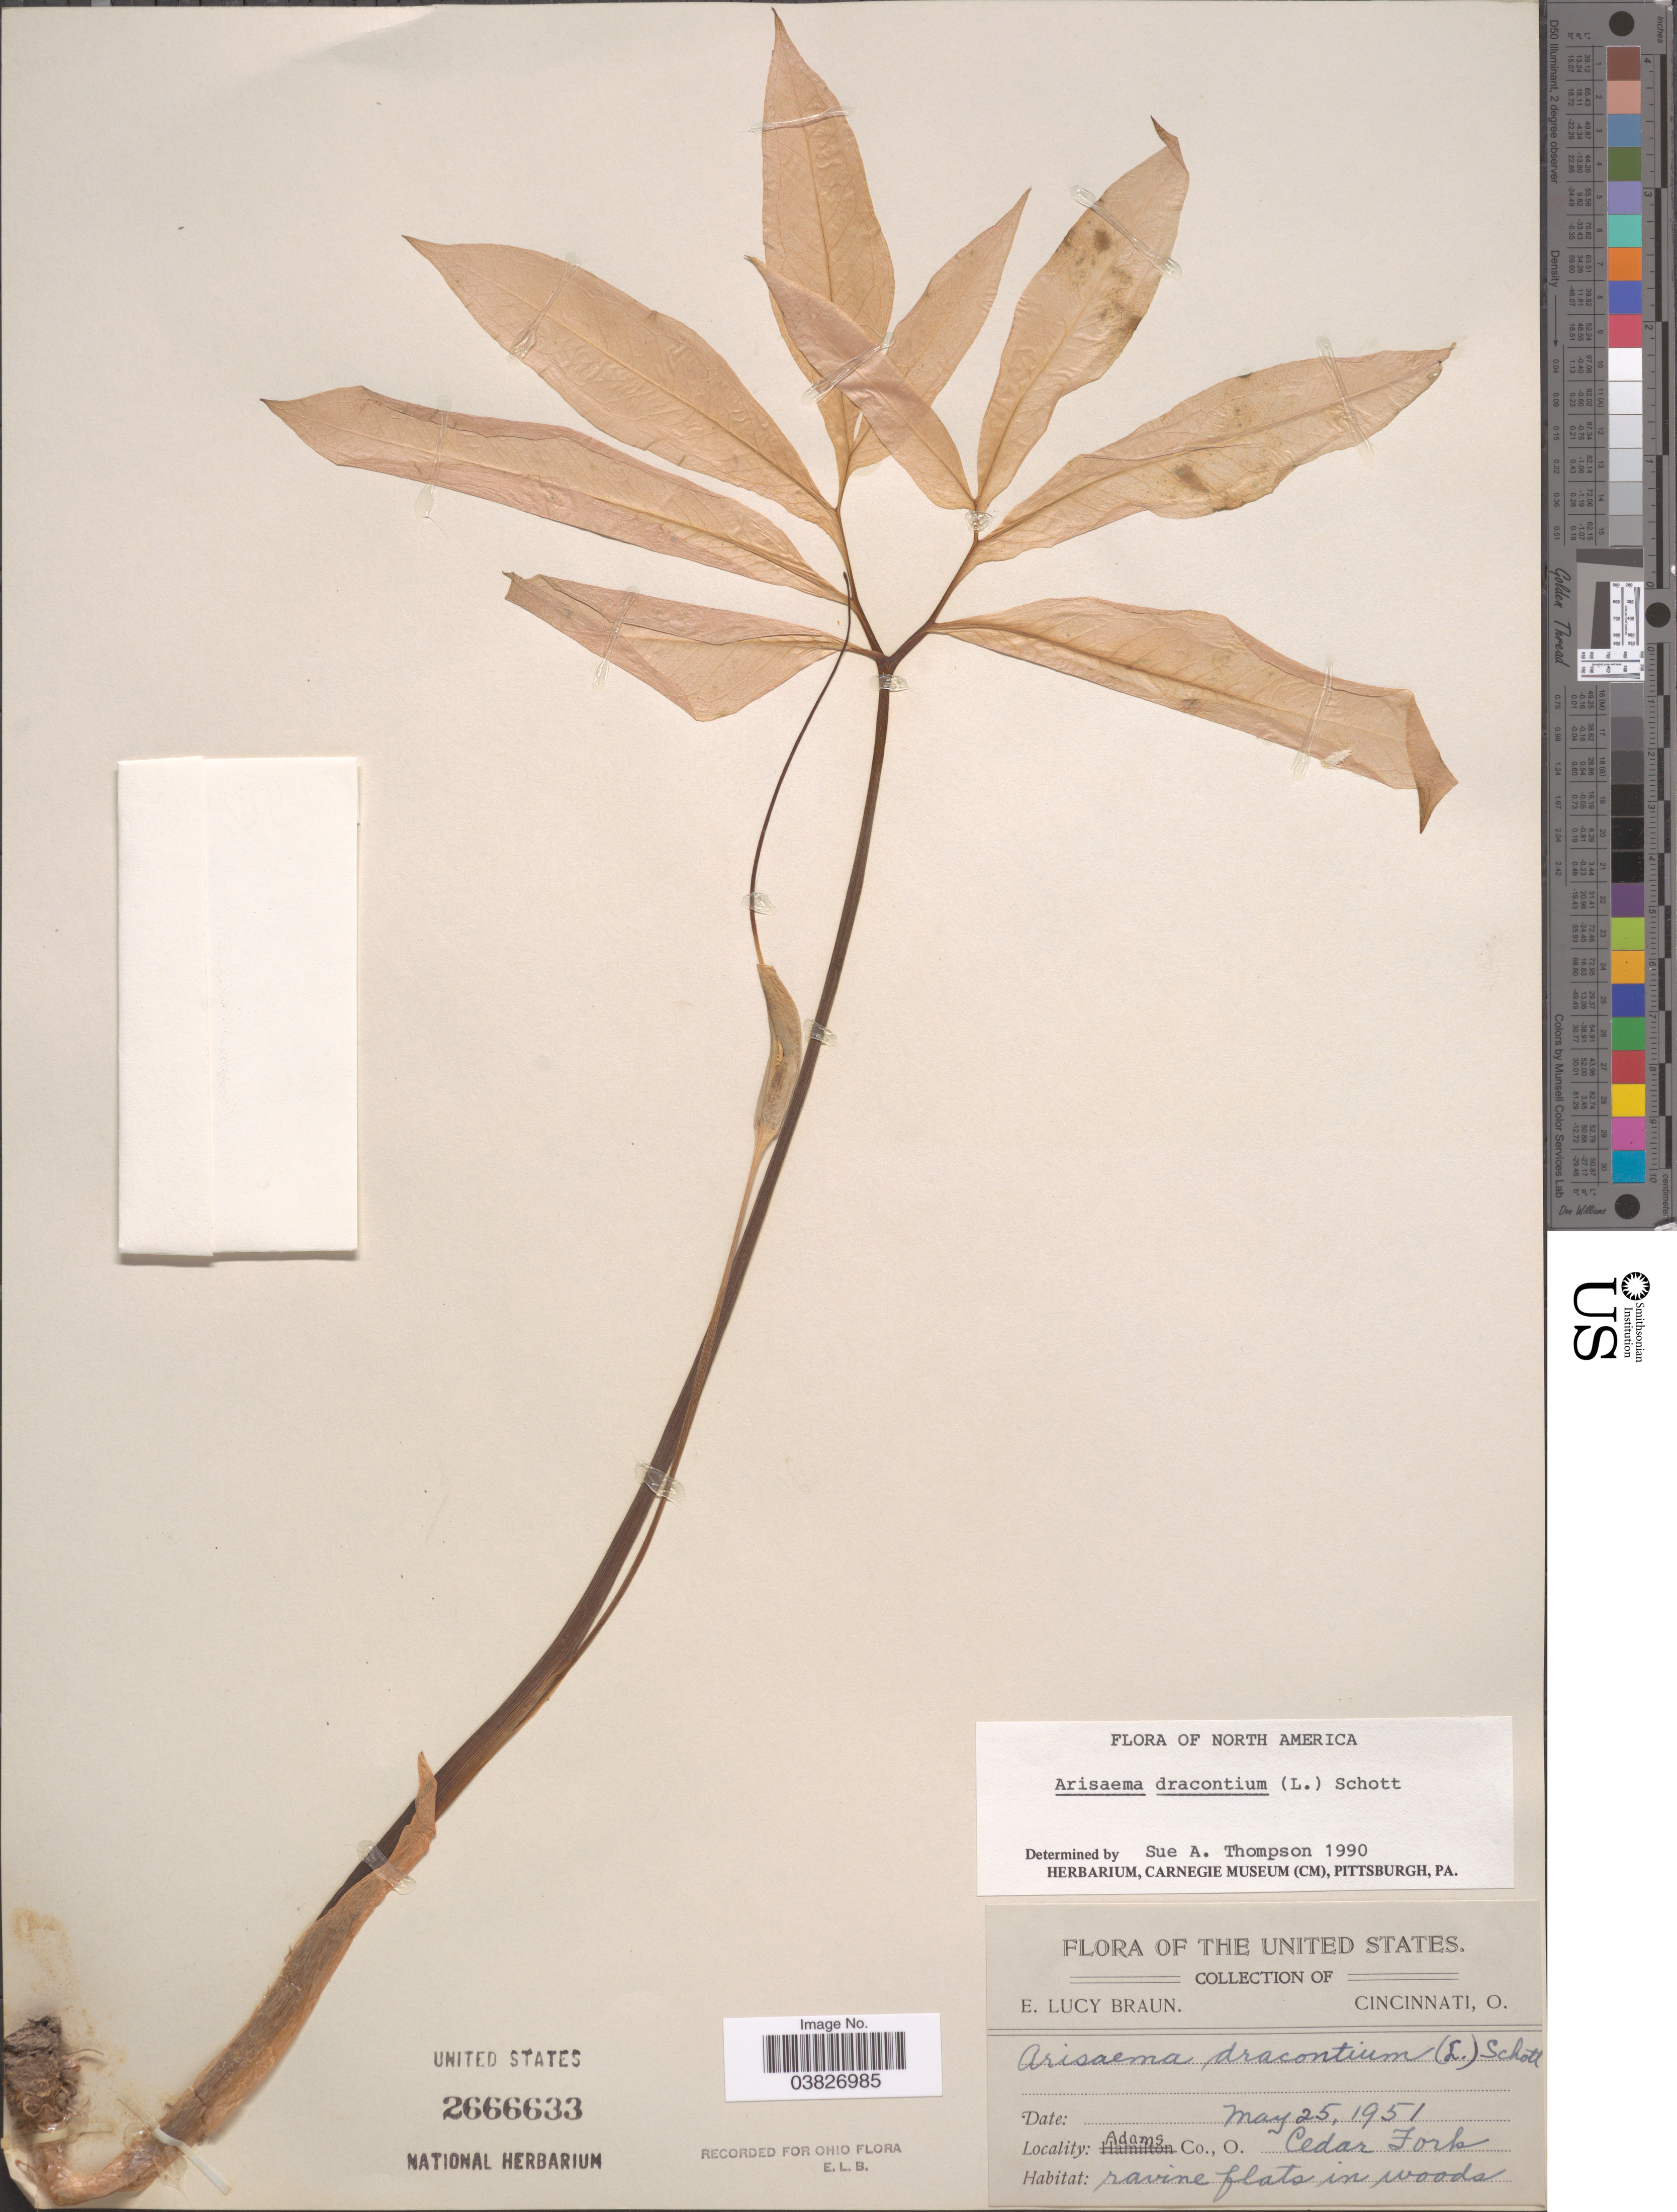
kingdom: Plantae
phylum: Tracheophyta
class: Liliopsida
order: Alismatales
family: Araceae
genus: Arisaema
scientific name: Arisaema dracontium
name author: (L.) Schott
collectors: E. L. Braun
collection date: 1951-05-25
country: United States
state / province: Ohio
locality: Adams Co., Cedar Fork.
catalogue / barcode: US 2666633